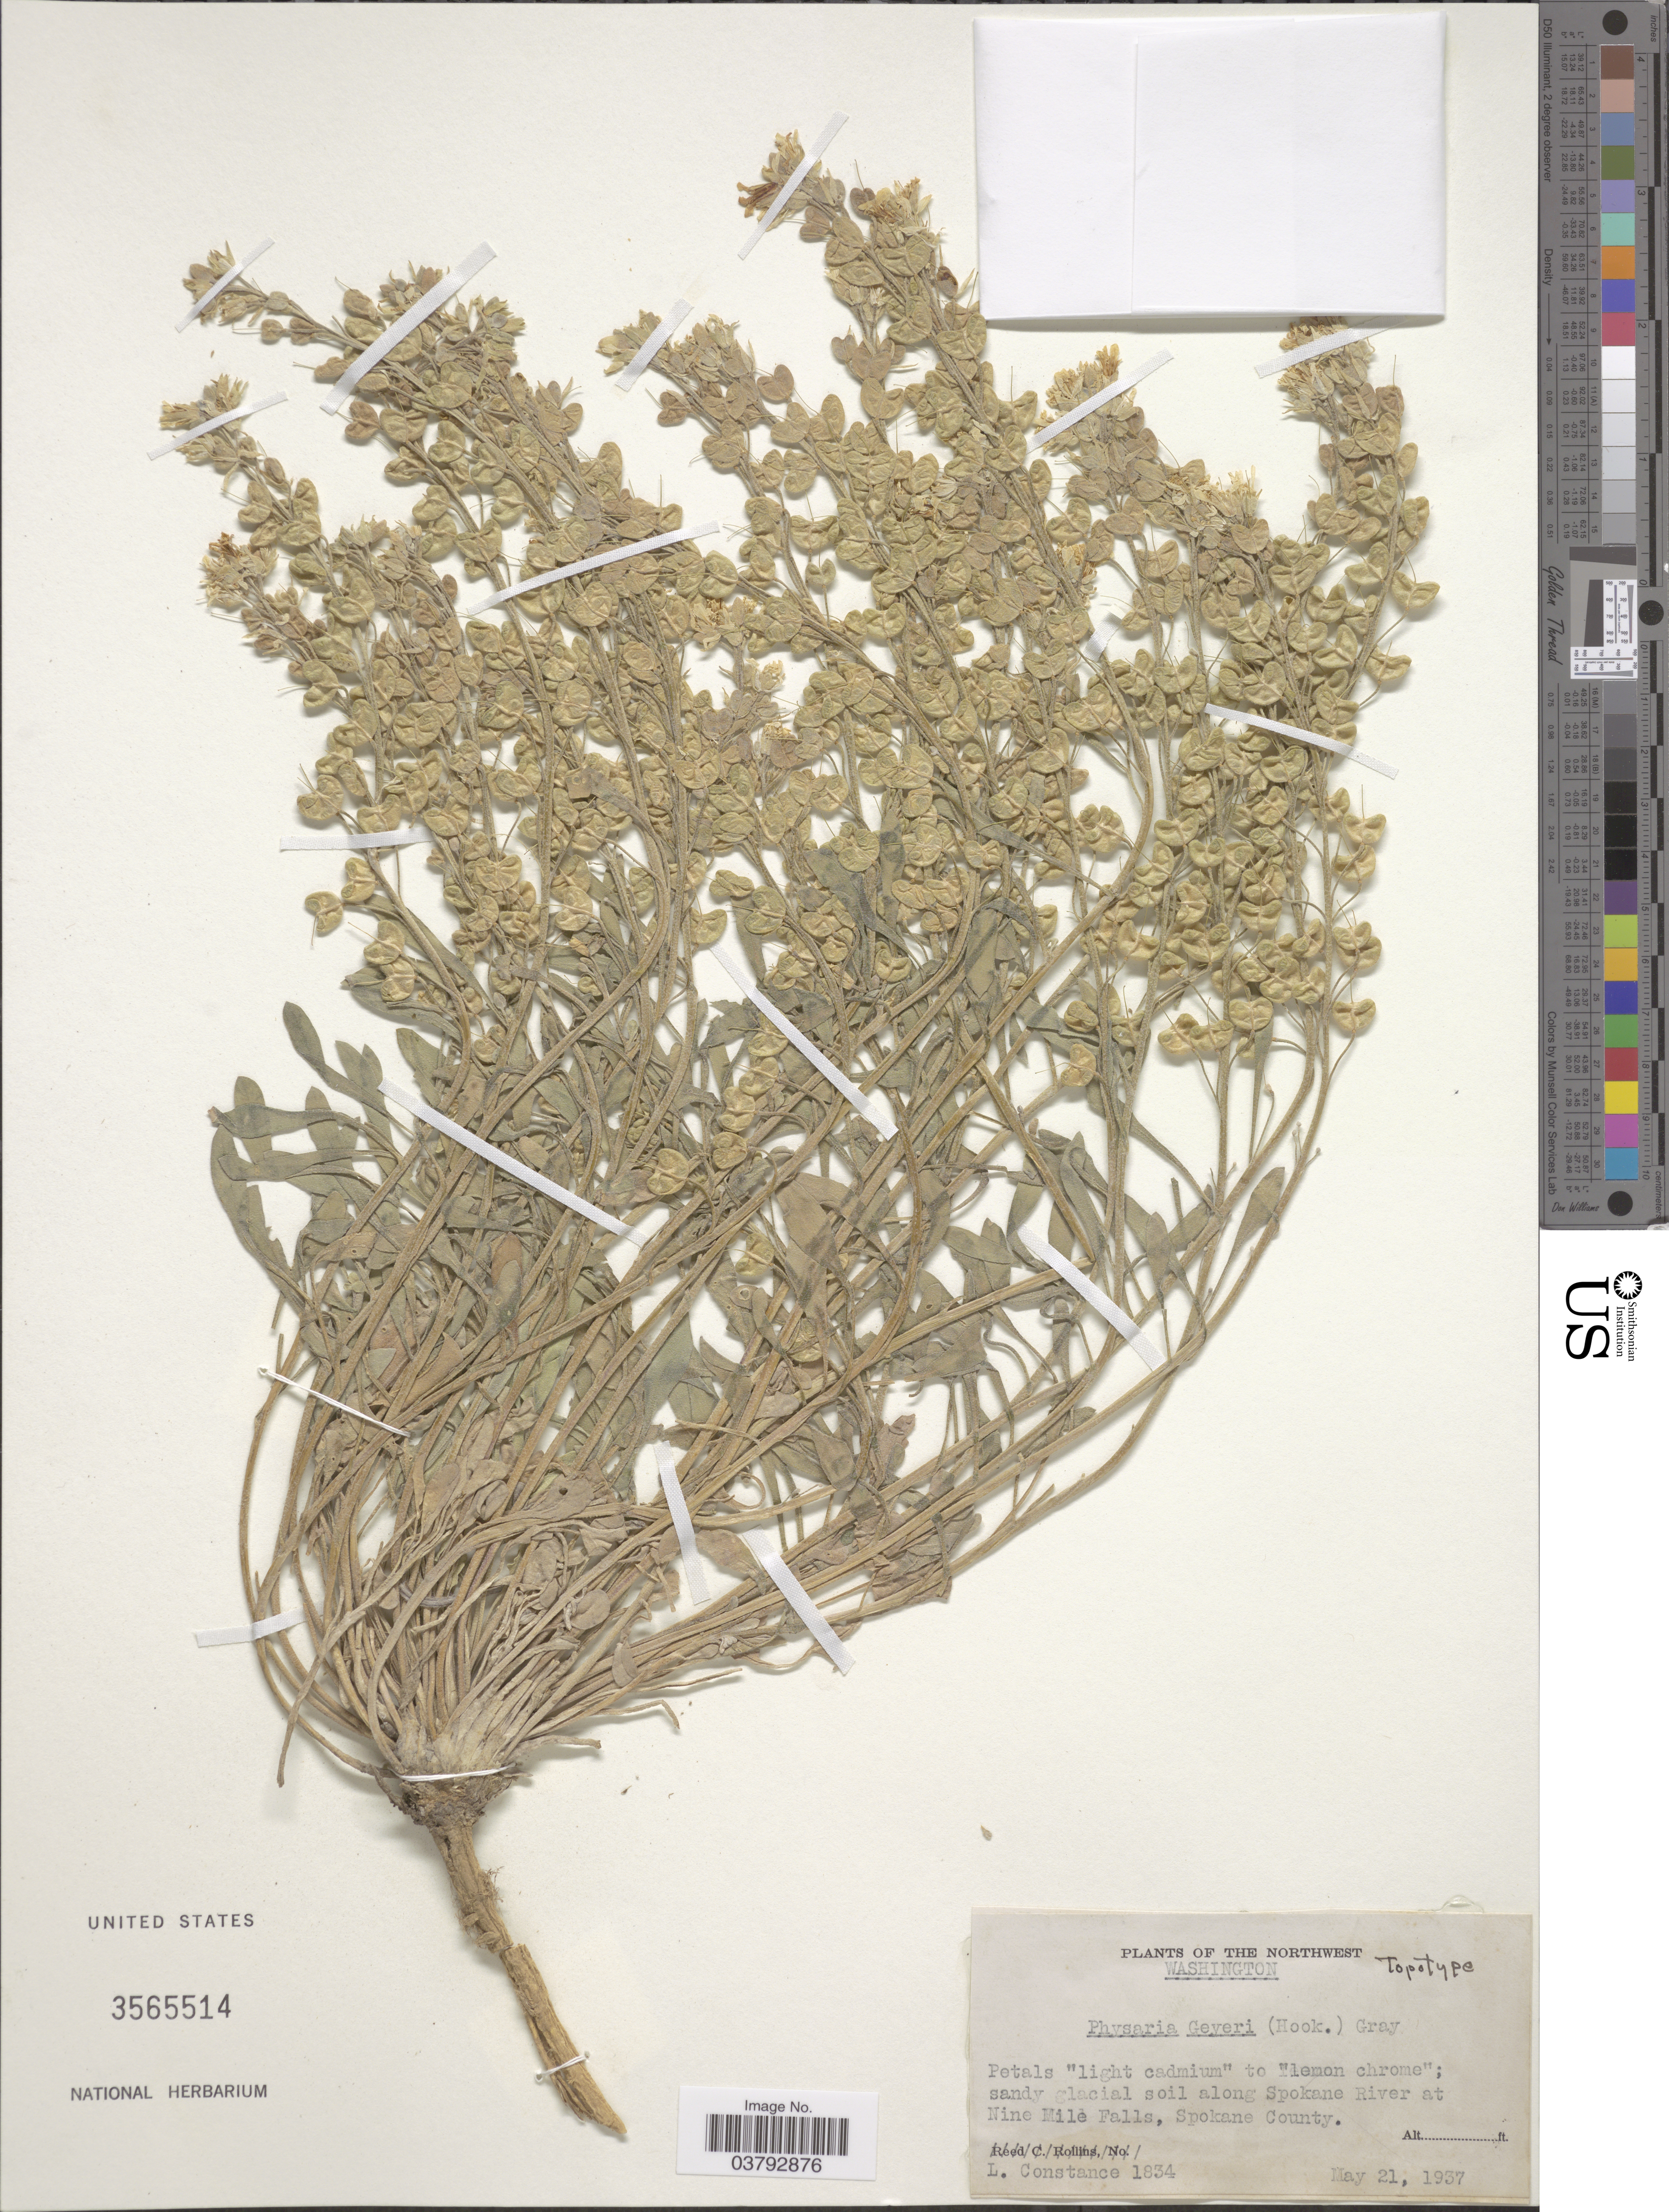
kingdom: Plantae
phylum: Tracheophyta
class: Magnoliopsida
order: Brassicales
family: Brassicaceae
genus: Physaria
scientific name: Physaria geyeri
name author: (Hook.) A. Gray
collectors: L. Constance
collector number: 1834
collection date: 1957-05-21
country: United States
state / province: Washington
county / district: Spokane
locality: The Northwest. Soil along Spokane River at Nine Mile Falls, Spokane County.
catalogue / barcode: US 3565514